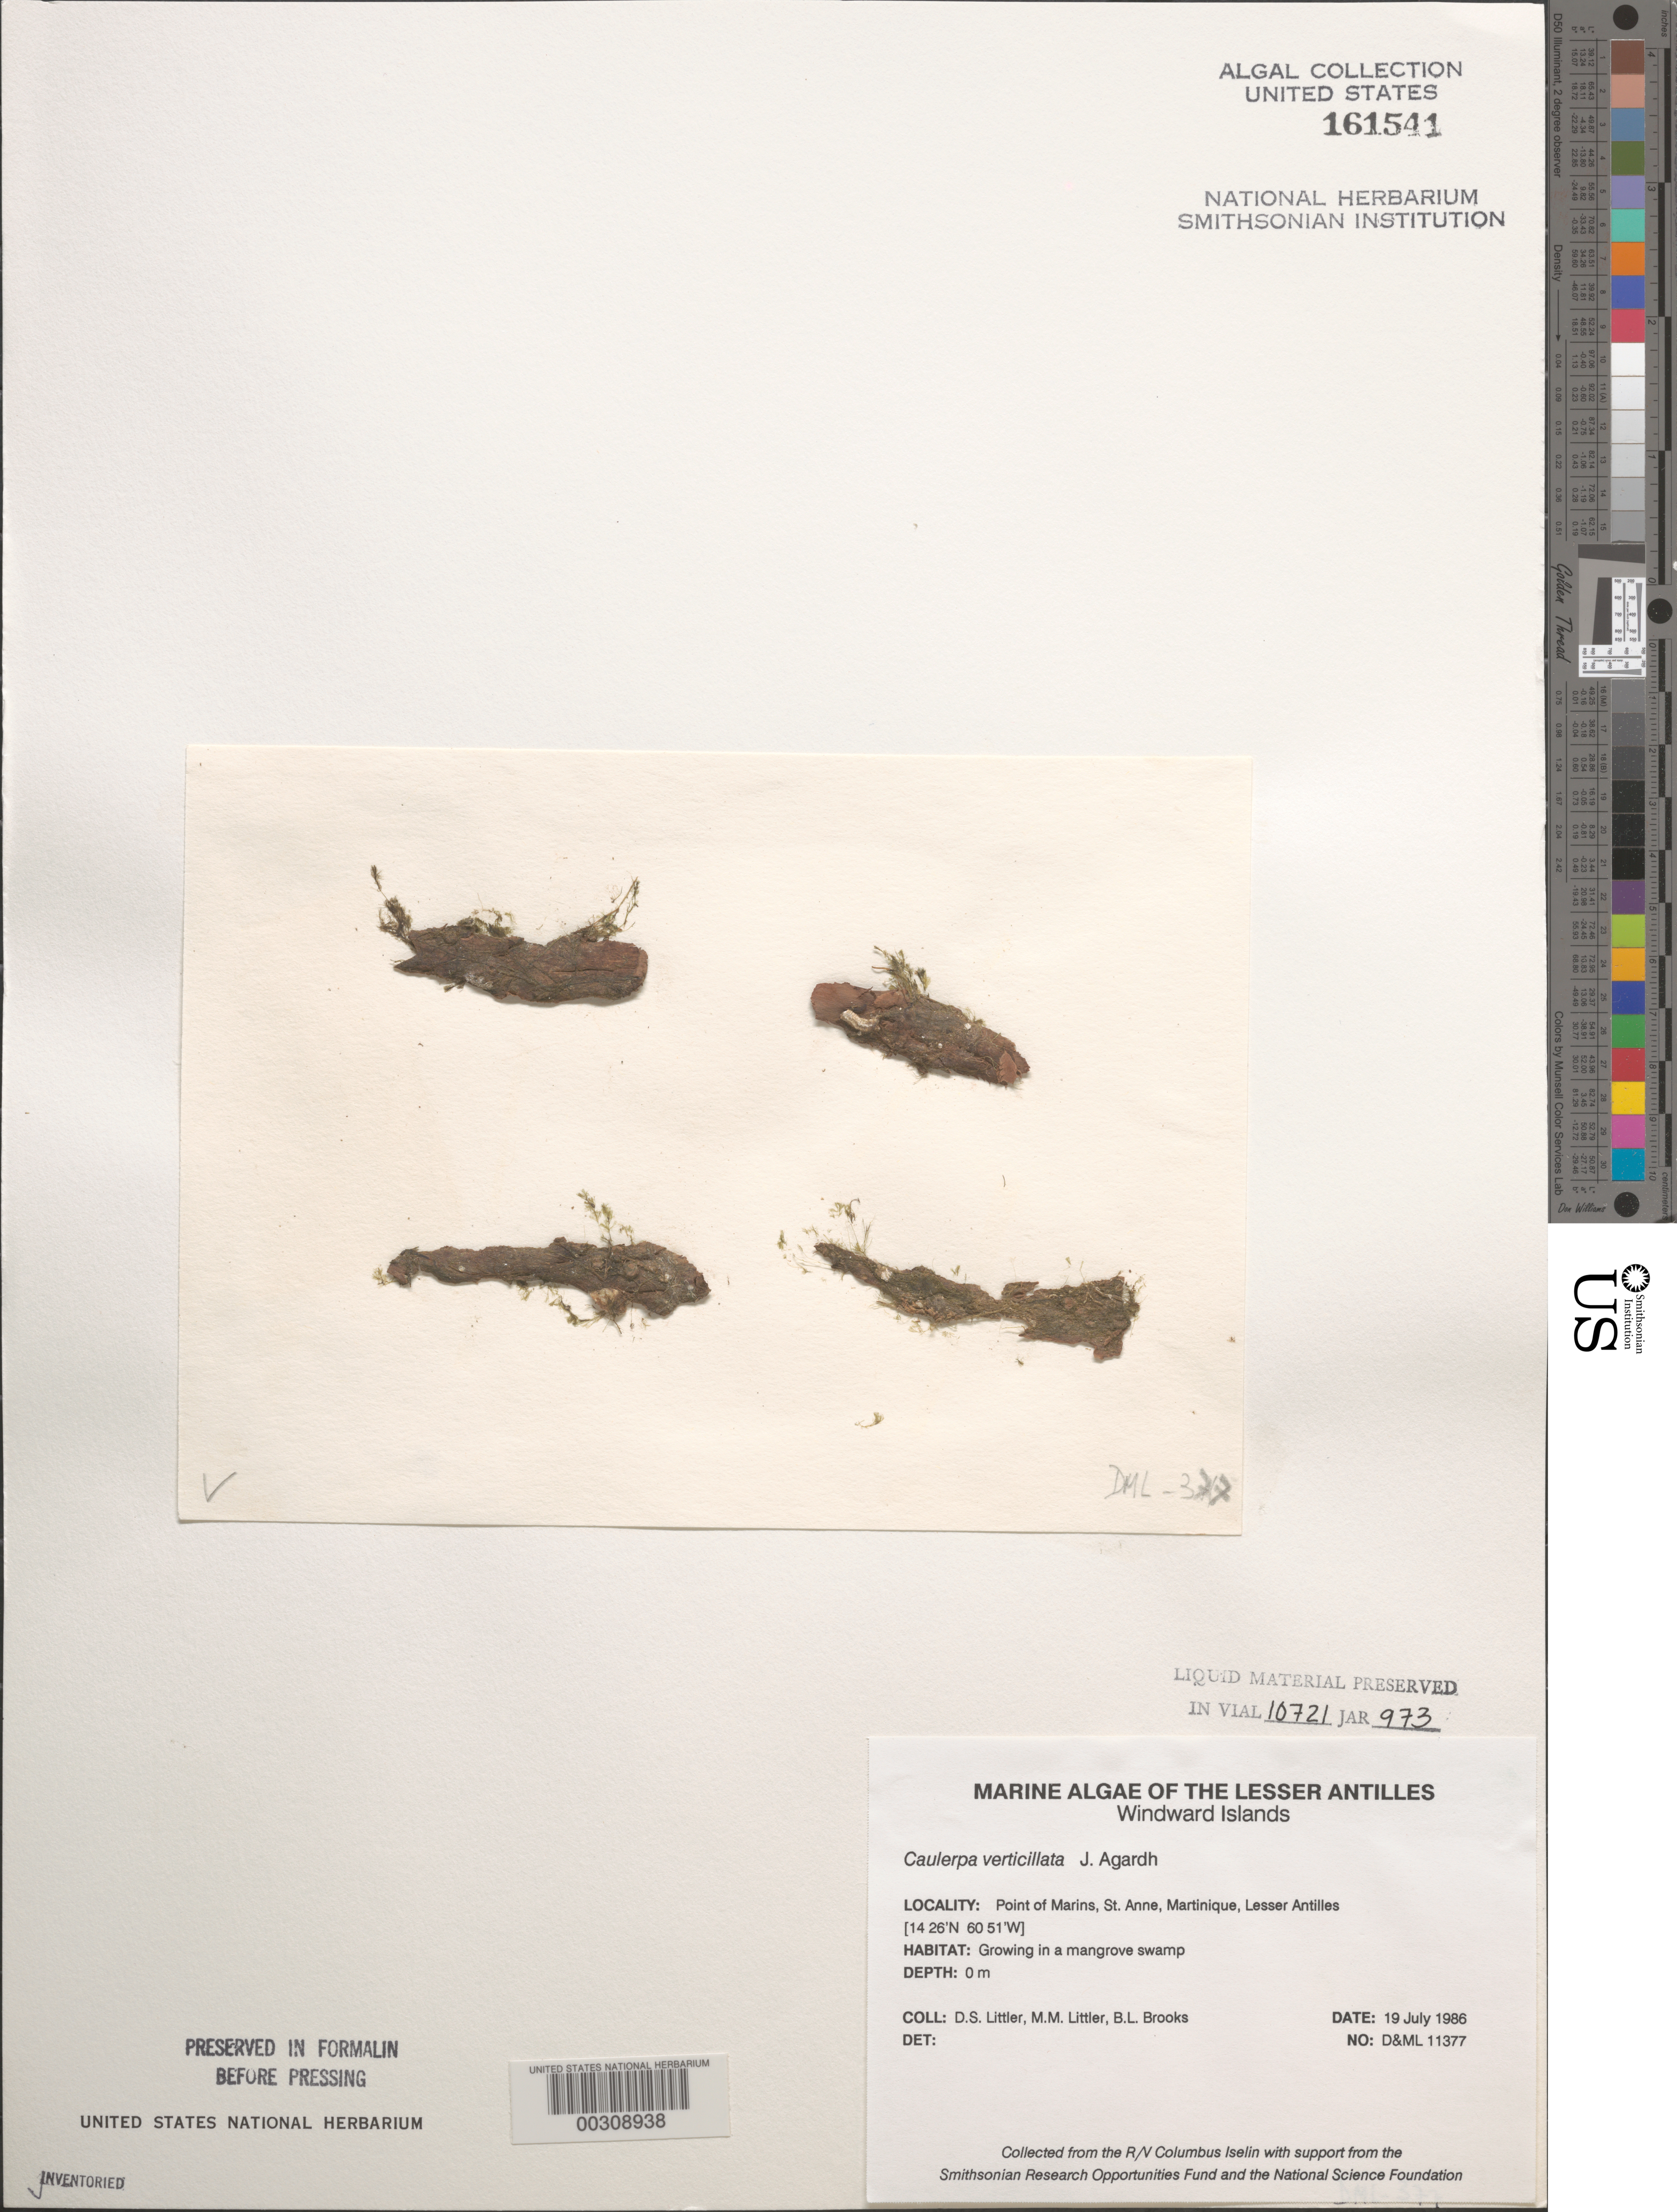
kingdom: Plantae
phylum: Chlorophyta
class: Ulvophyceae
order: Bryopsidales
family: Caulerpaceae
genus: Caulerpa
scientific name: Caulerpa verticillata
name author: J. Agardh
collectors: D. S. Littler, M. M. Littler & B. Brooks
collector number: D&ML 11377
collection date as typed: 19 Jul 1986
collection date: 1986-07-19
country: Martinique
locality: Marins Point, St. Anne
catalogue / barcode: US 161541